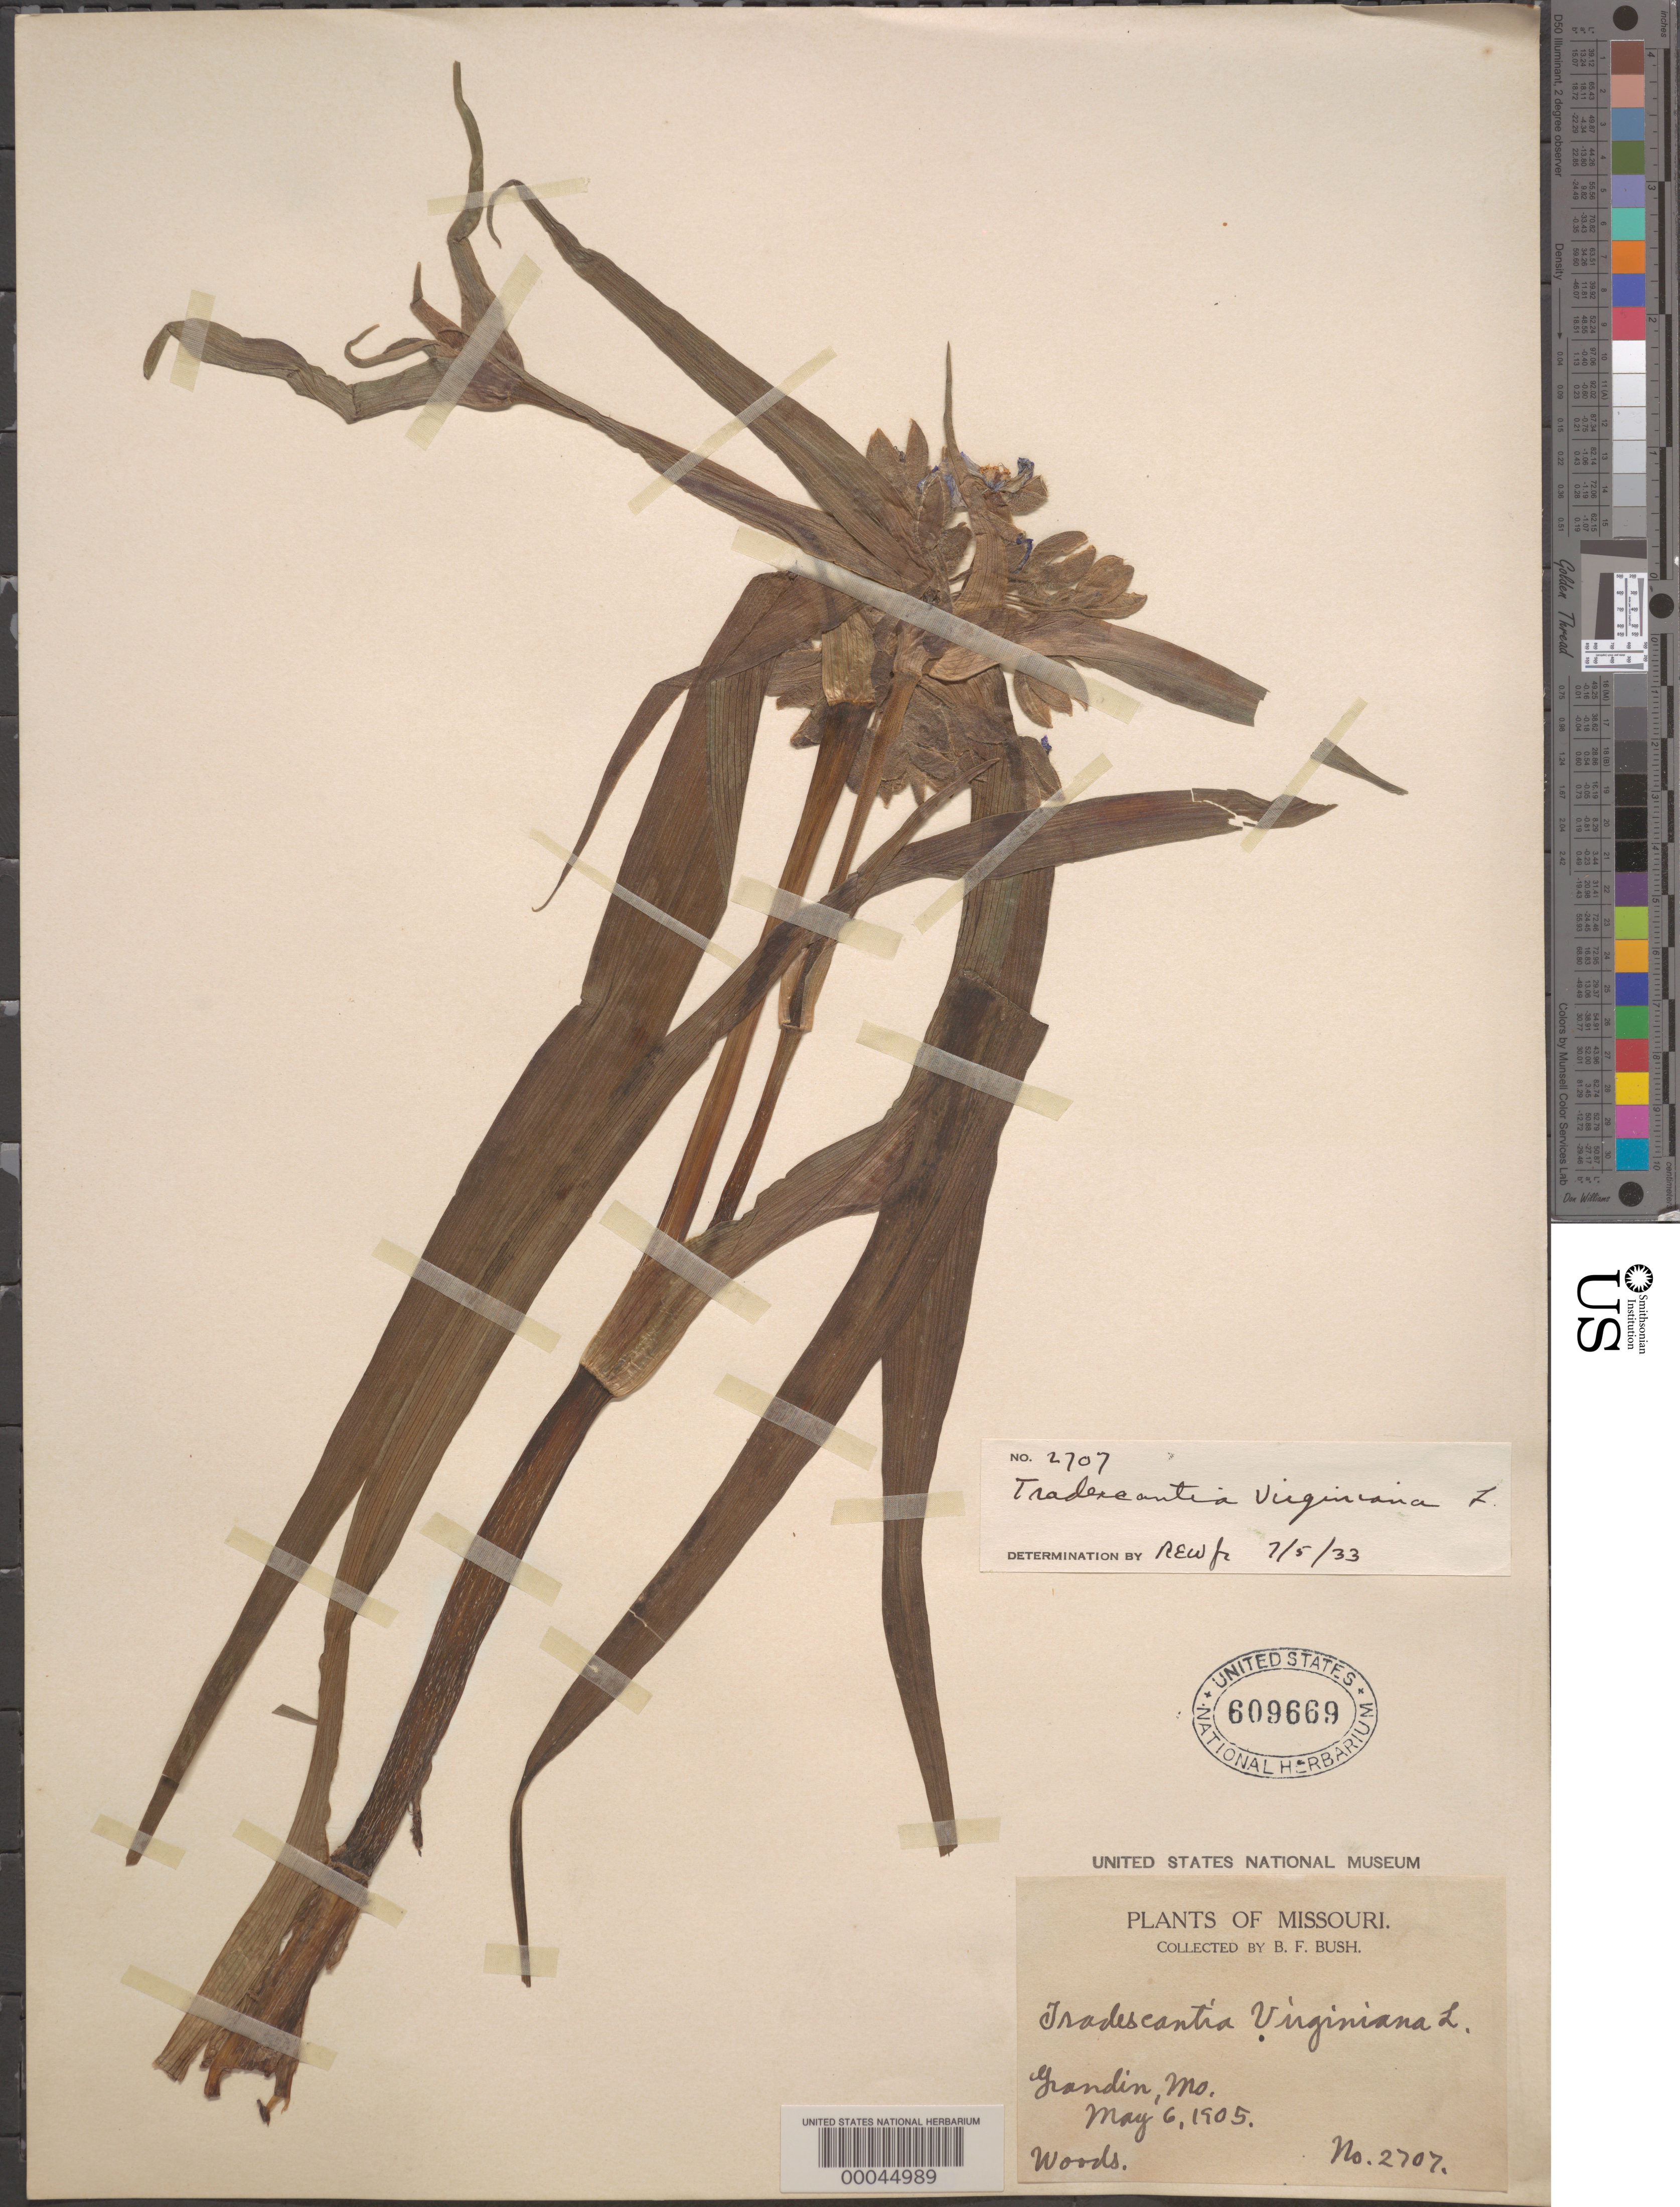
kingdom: Plantae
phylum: Tracheophyta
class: Liliopsida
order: Commelinales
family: Commelinaceae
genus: Tradescantia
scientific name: Tradescantia virginiana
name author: L.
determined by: Woodson, R. E., Jr.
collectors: B. G. Bush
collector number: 2707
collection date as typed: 06 May 1905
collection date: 1905-05-06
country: United States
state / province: Missouri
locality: Grandin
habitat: Woods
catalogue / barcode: US 609669